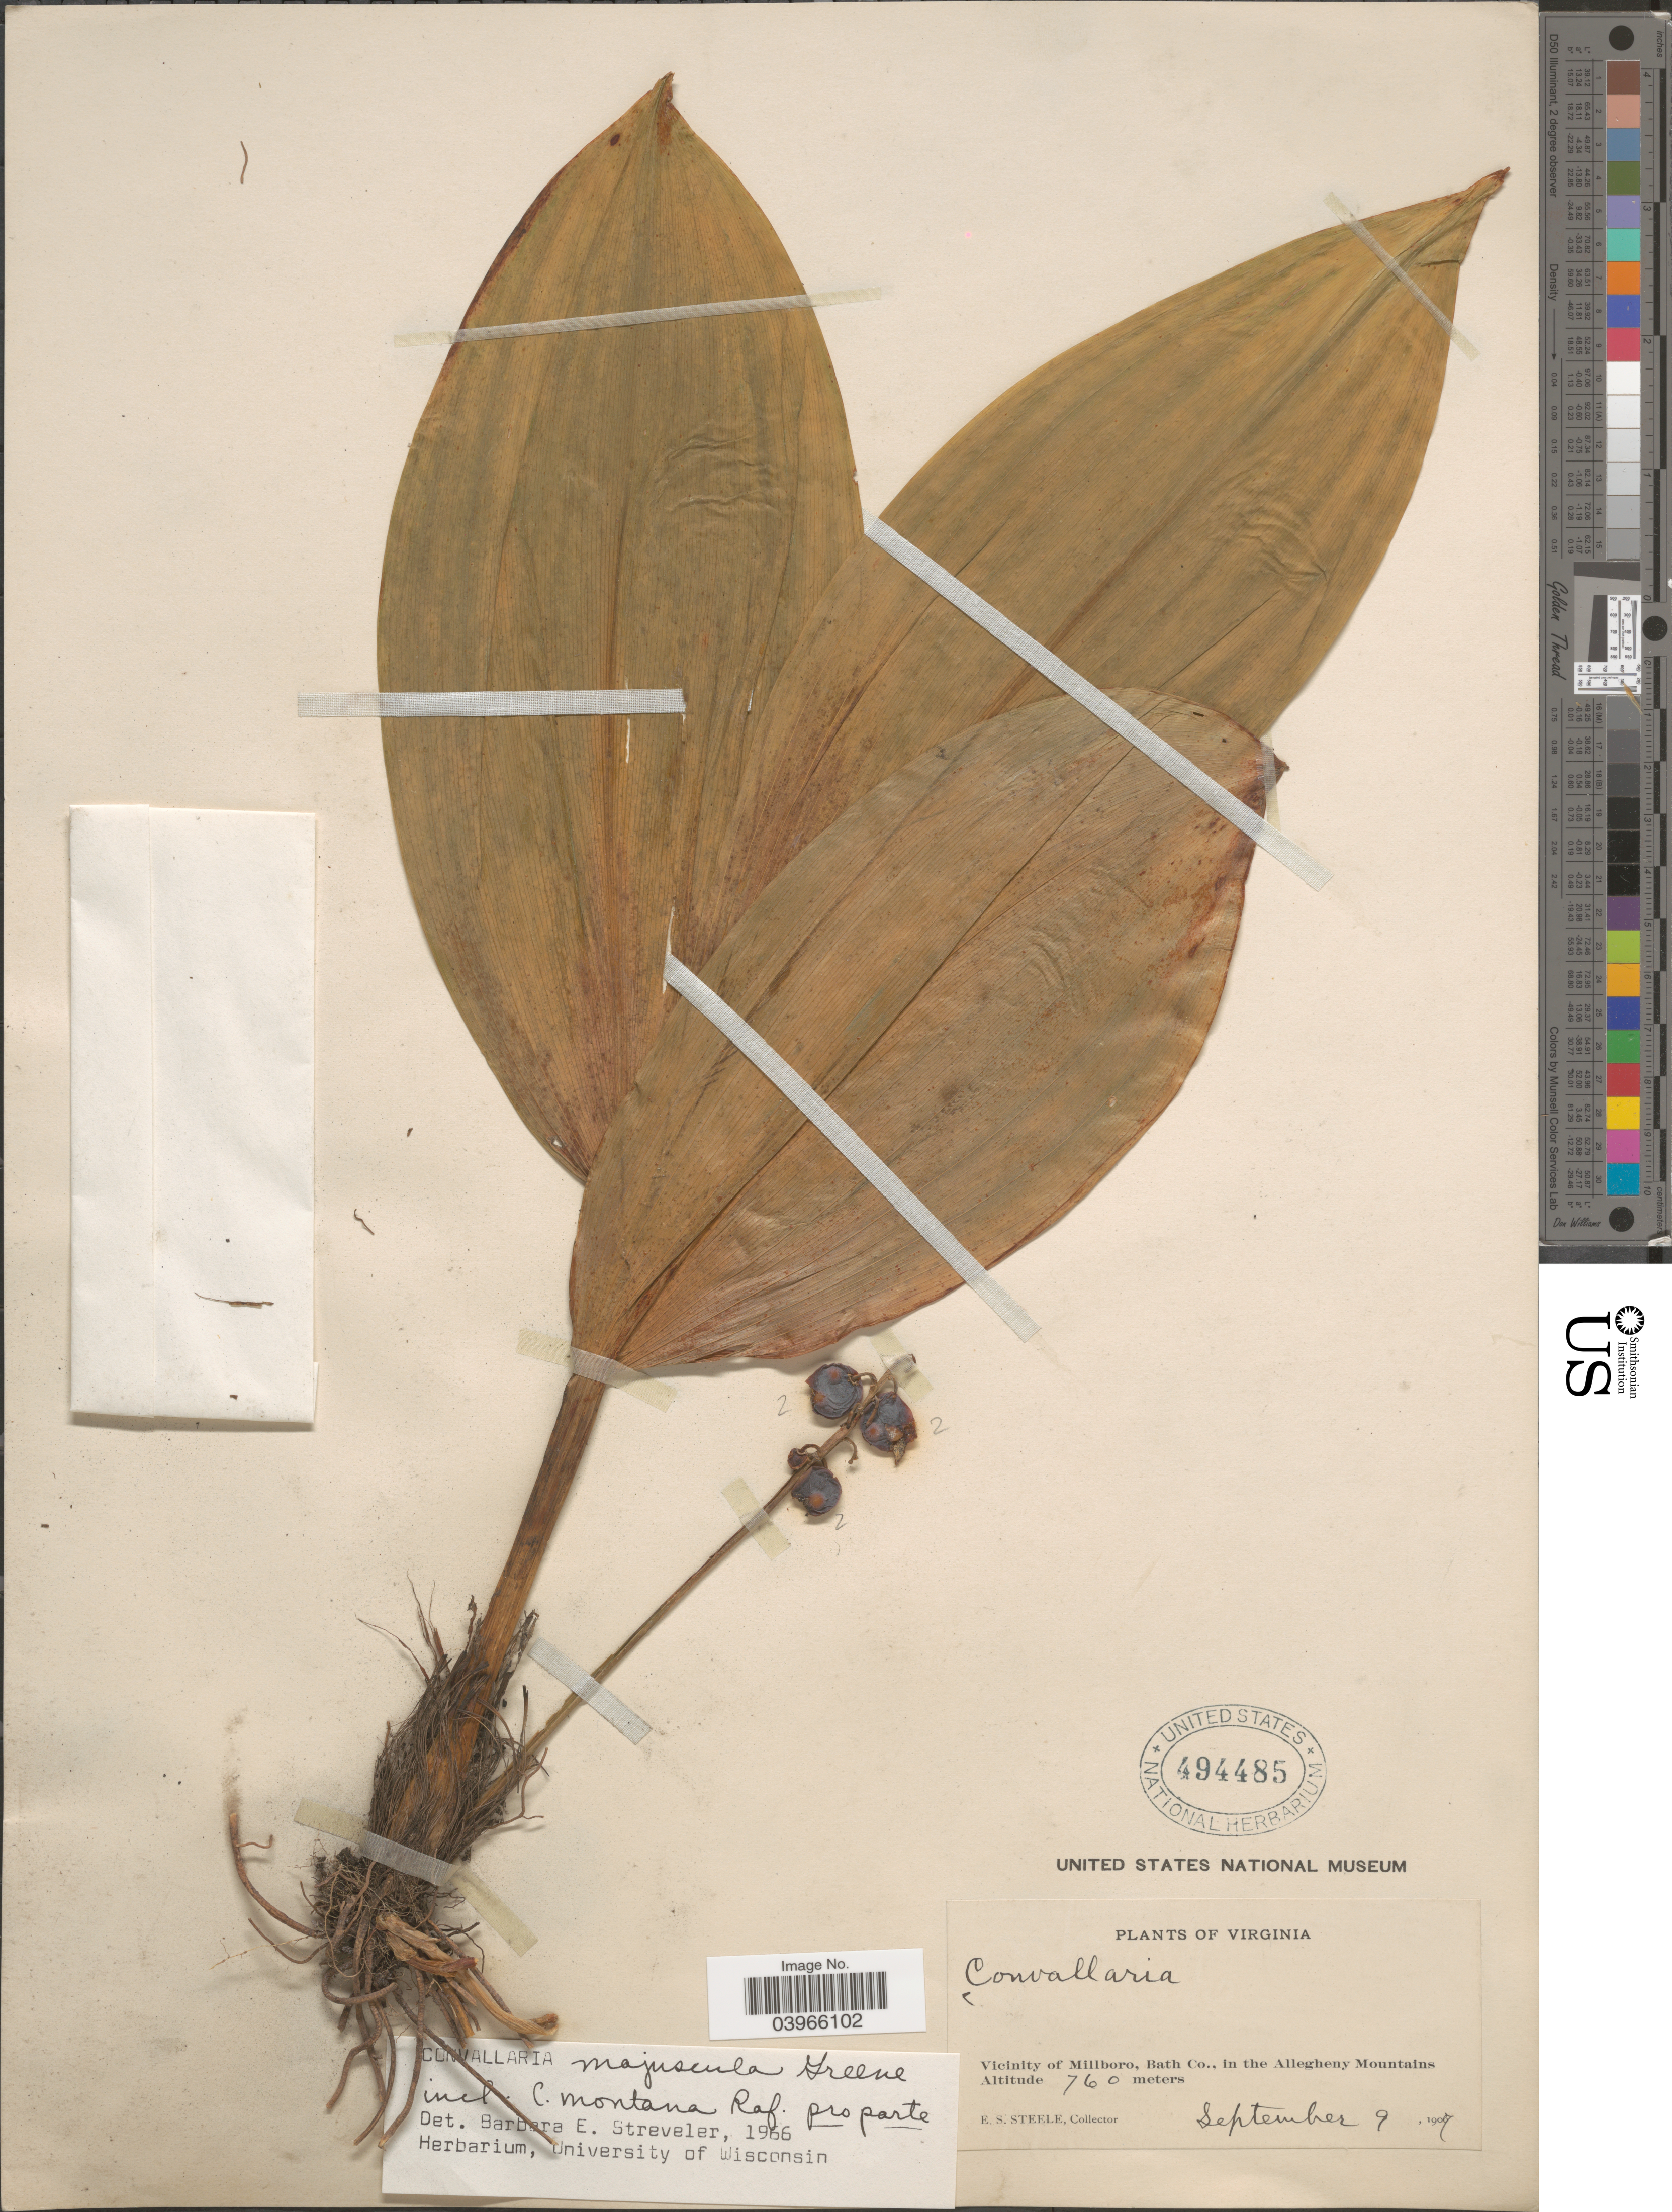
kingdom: Plantae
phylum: Tracheophyta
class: Liliopsida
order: Asparagales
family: Asparagaceae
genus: Convallaria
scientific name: Convallaria majuscula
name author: Greene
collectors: E. Steele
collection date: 1907-09-09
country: United States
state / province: Virginia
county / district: Bath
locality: Vicinity of Millboro, Bath Co., in the Allegheny Mountains.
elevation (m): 760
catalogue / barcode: US 494485